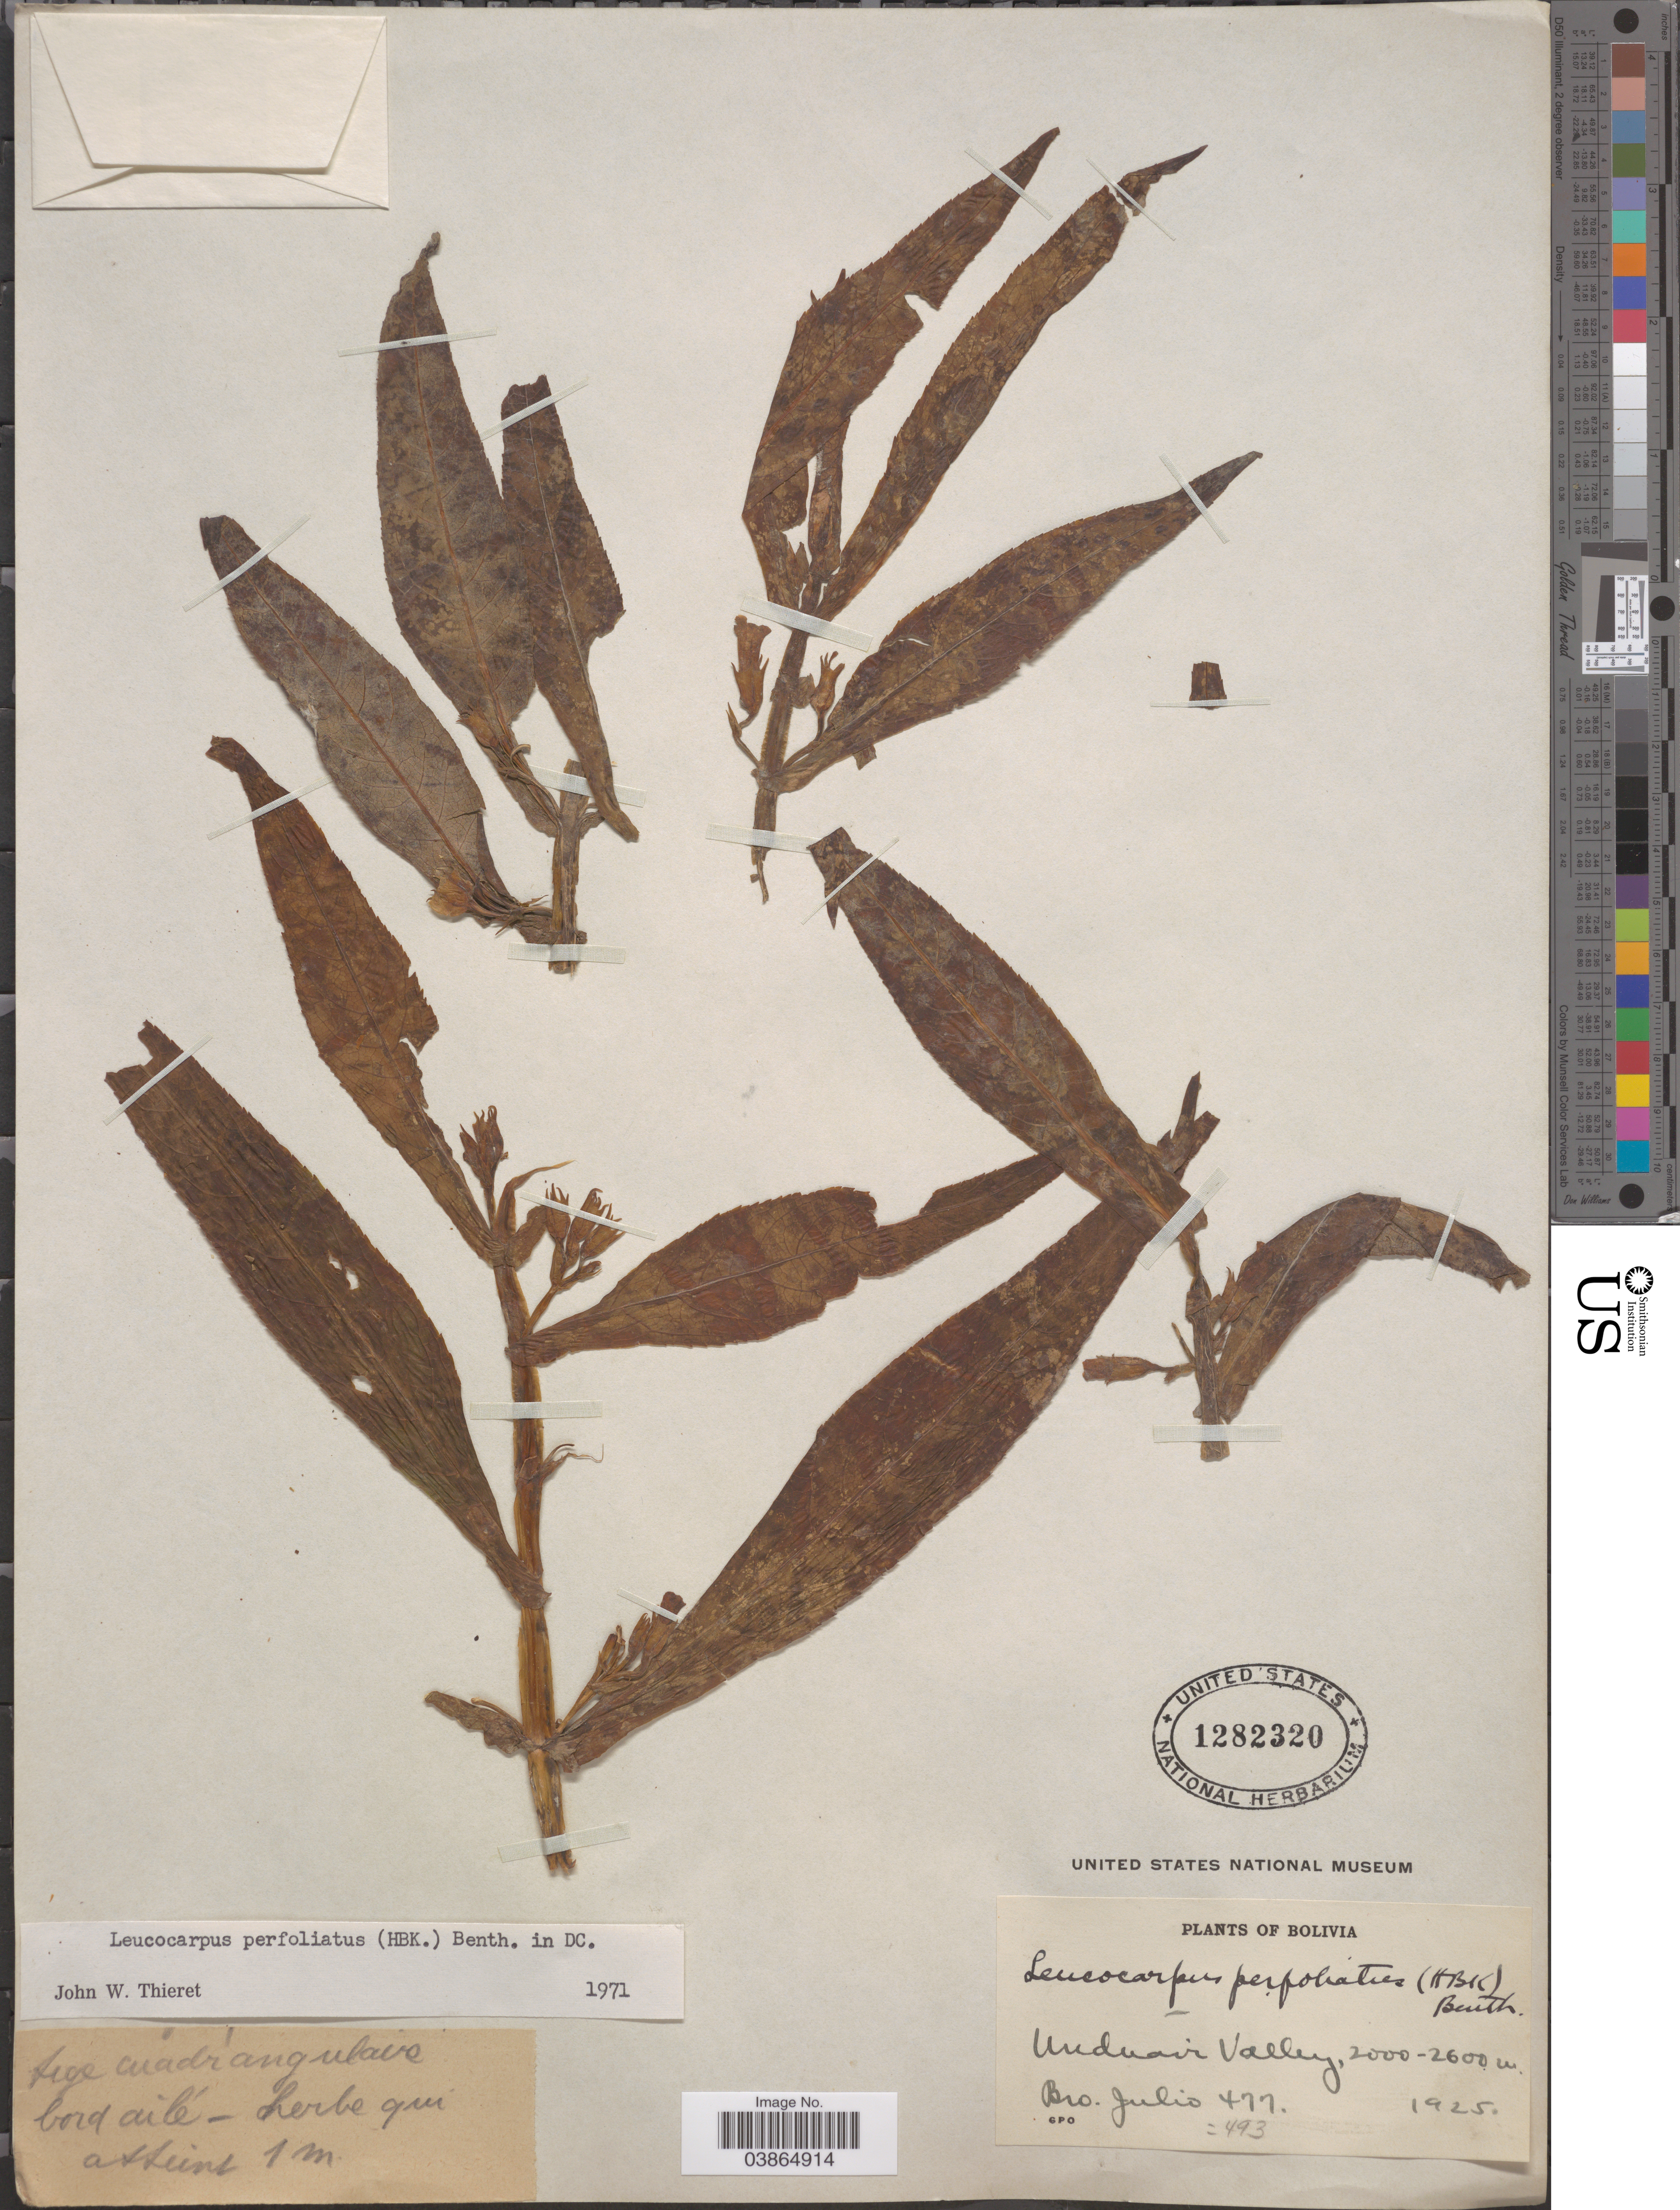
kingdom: Plantae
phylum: Tracheophyta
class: Magnoliopsida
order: Lamiales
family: Phrymaceae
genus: Leucocarpus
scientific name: Leucocarpus perfoliatus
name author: (Kunth) Benth.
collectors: Bro. Julio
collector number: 477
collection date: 1925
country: Bolivia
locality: Unduavi Valley.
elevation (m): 2000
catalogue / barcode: US 1282320